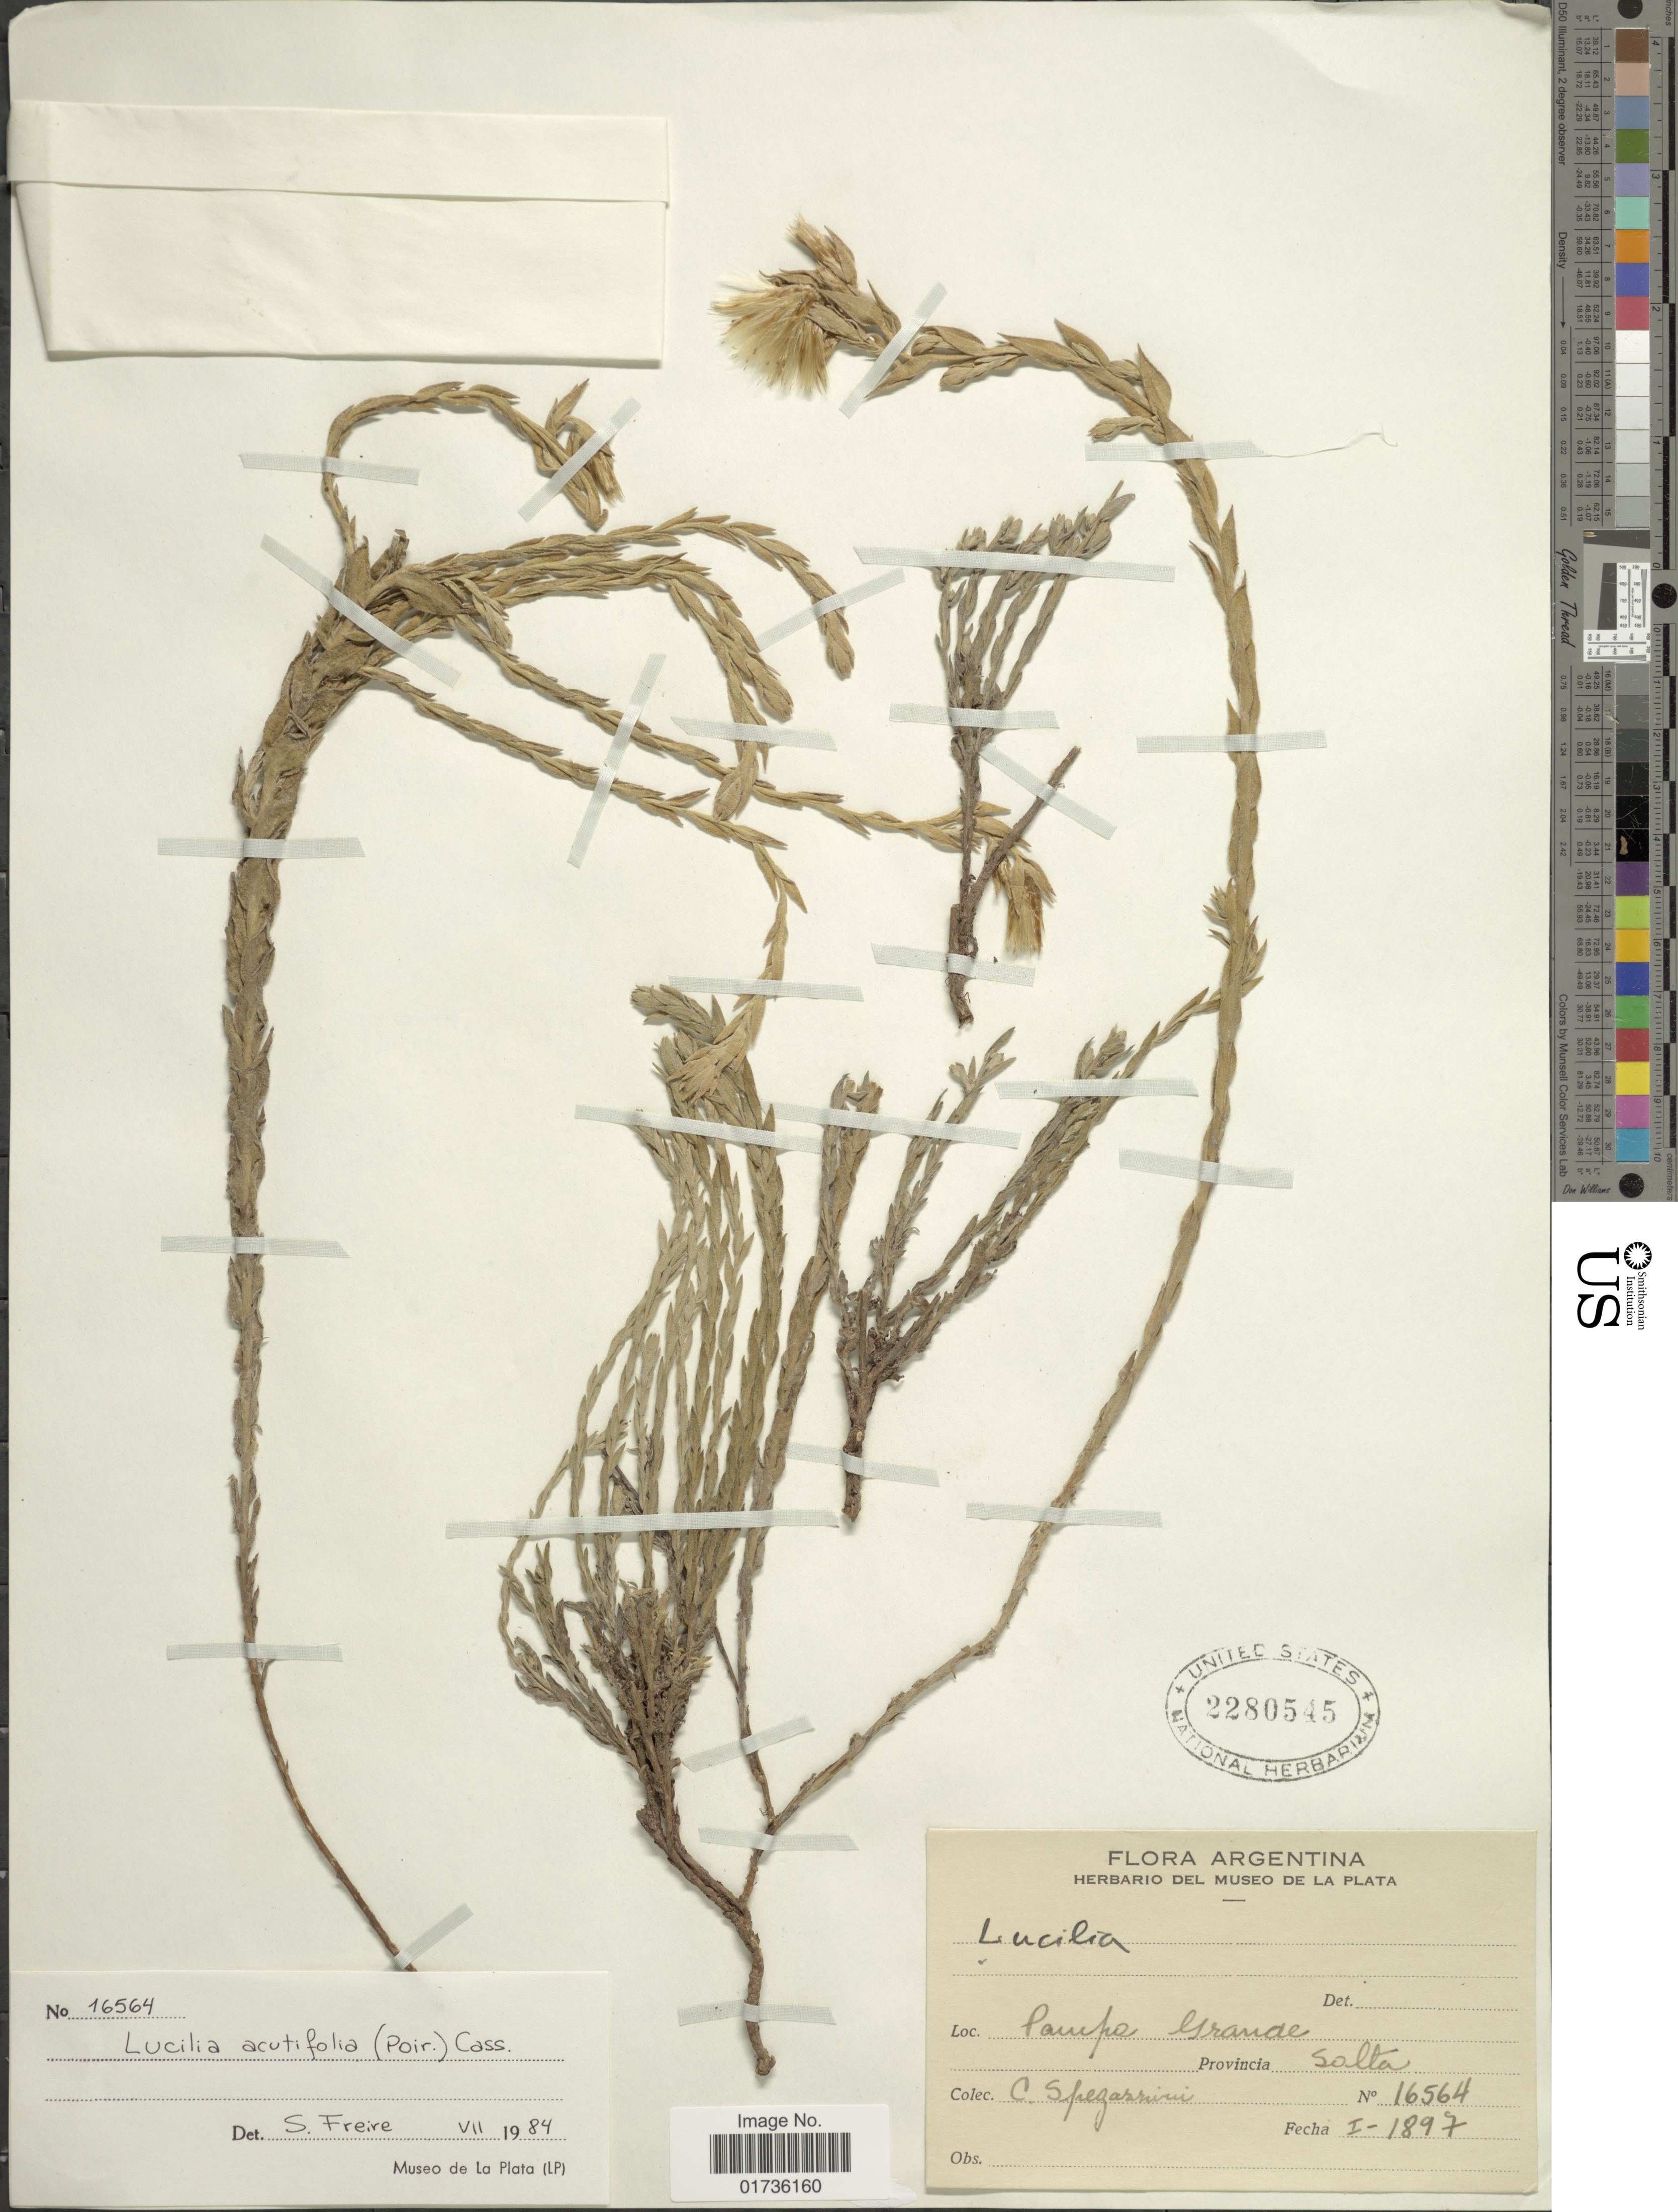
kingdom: Plantae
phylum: Tracheophyta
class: Magnoliopsida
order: Asterales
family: Asteraceae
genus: Lucilia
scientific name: Lucilia acutifolia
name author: (Poir.) Cass.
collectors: C. L. Spegazzini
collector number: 16564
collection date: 1897-01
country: Argentina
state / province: Salta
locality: Pampo Grande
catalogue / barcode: US 2280545